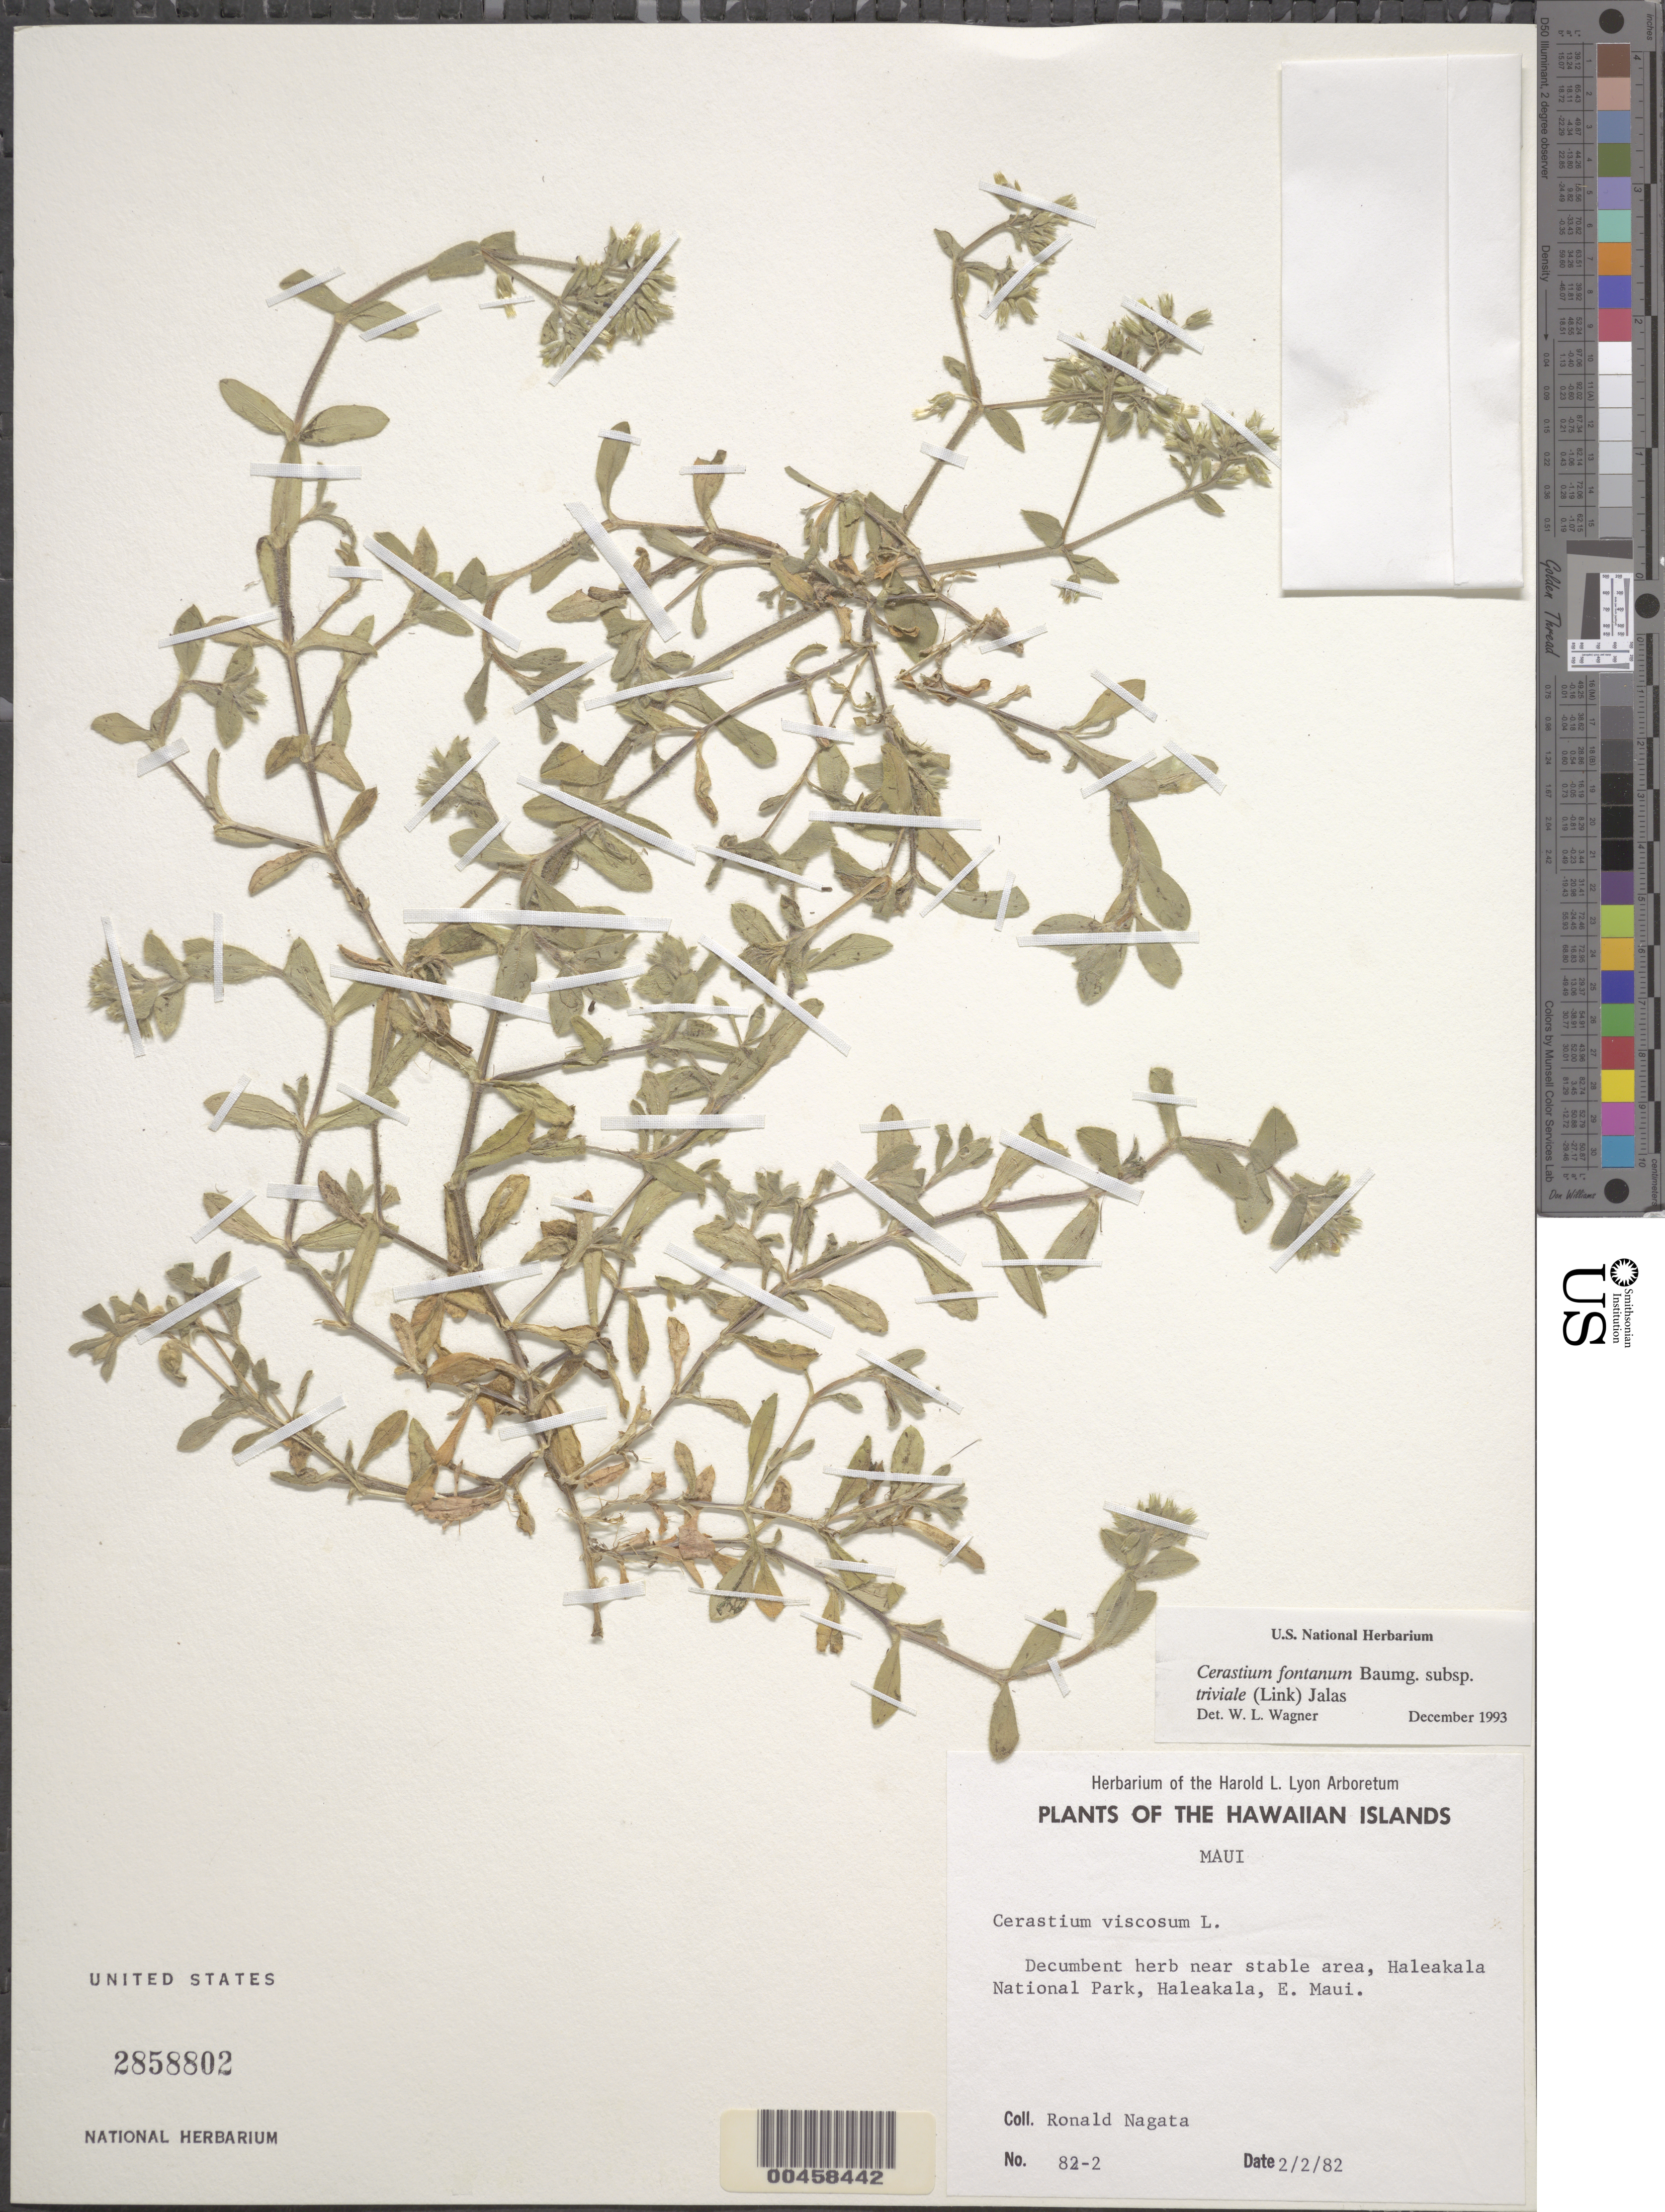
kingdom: Plantae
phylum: Tracheophyta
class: Magnoliopsida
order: Caryophyllales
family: Caryophyllaceae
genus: Cerastium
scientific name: Cerastium fontanum subsp. triviale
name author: (E.H.L. Krause) Jalas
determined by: Wagner, W. L., (BOT), Smithsonian Institution - National Museum of Natural History (UNITED STATES)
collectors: R. Nagata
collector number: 82-2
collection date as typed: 2 Feb 1982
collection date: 1982-02-02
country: United States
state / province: Hawaii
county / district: Maui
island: Maui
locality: Near stable area, Haleakala National Park, E. Maui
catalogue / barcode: US 2858802